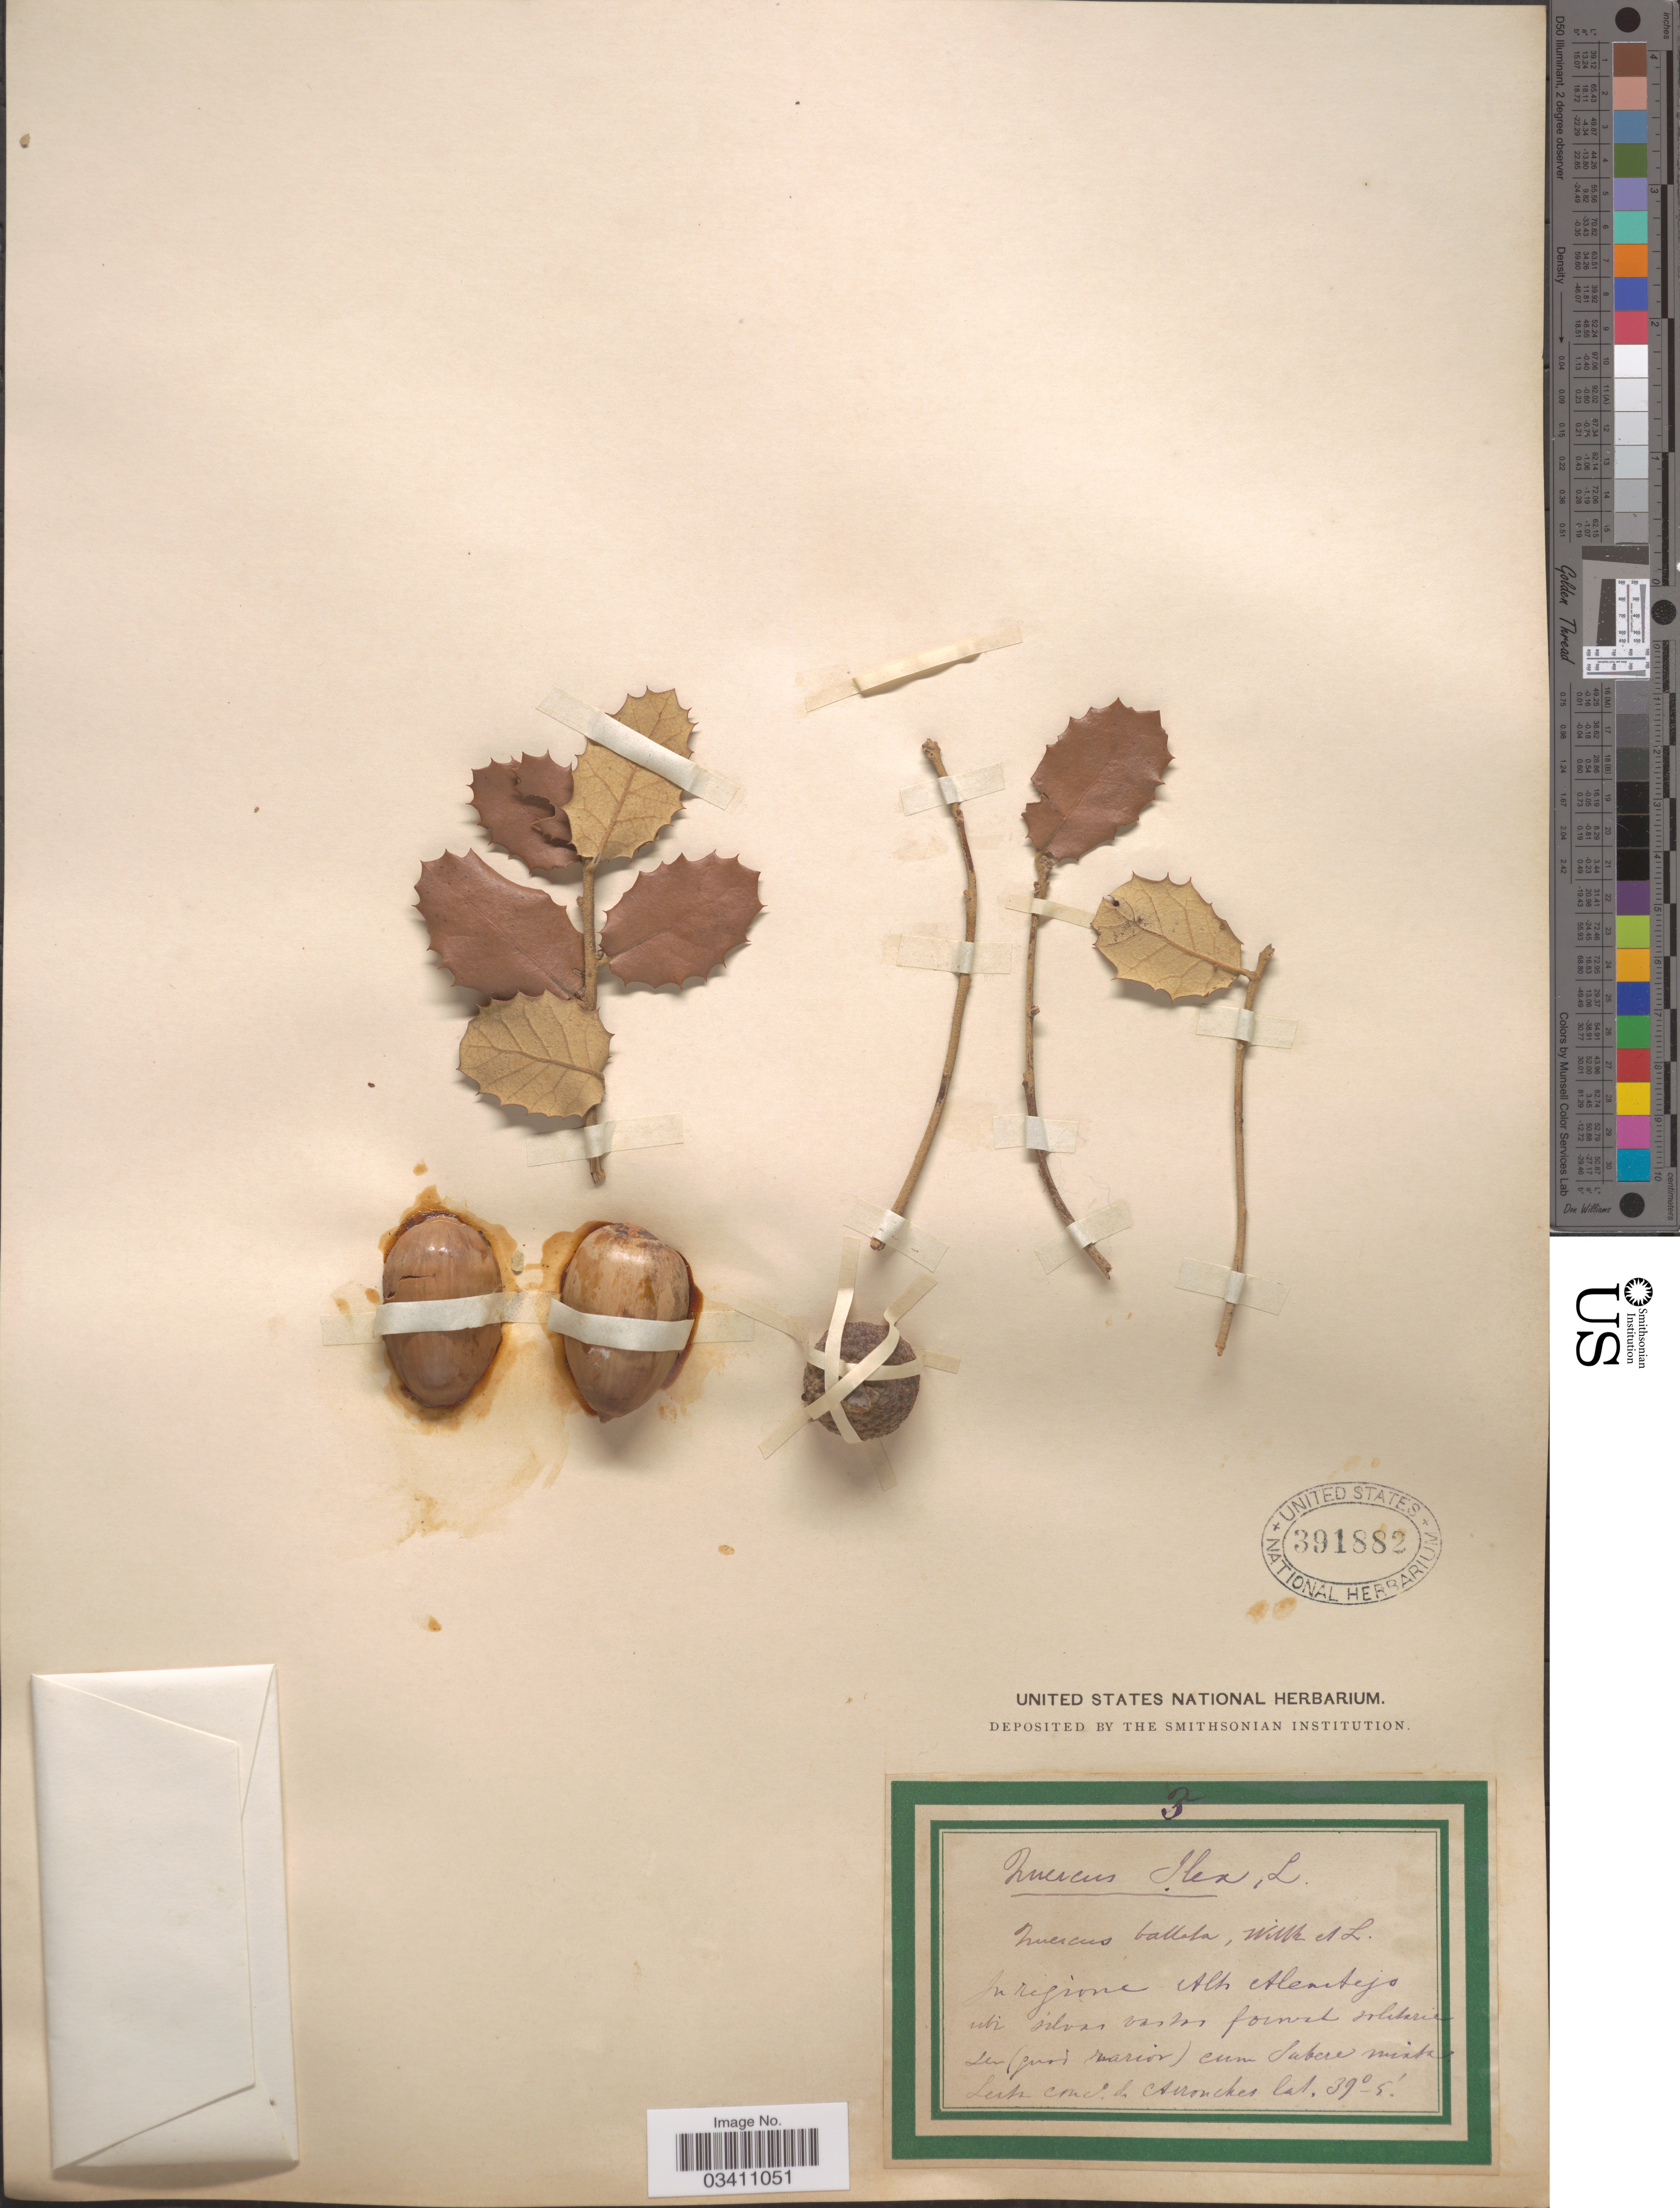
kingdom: Plantae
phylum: Tracheophyta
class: Magnoliopsida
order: Fagales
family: Fagaceae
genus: Quercus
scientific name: Quercus ilex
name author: Lour.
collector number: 3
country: Portugal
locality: In regione Alts Alentejo ubi silvas vastos formah solitarie zen (guod rarion) cum Subere mixta Lerz cmd. da Arronckes. [interpreted]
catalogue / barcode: US 391882